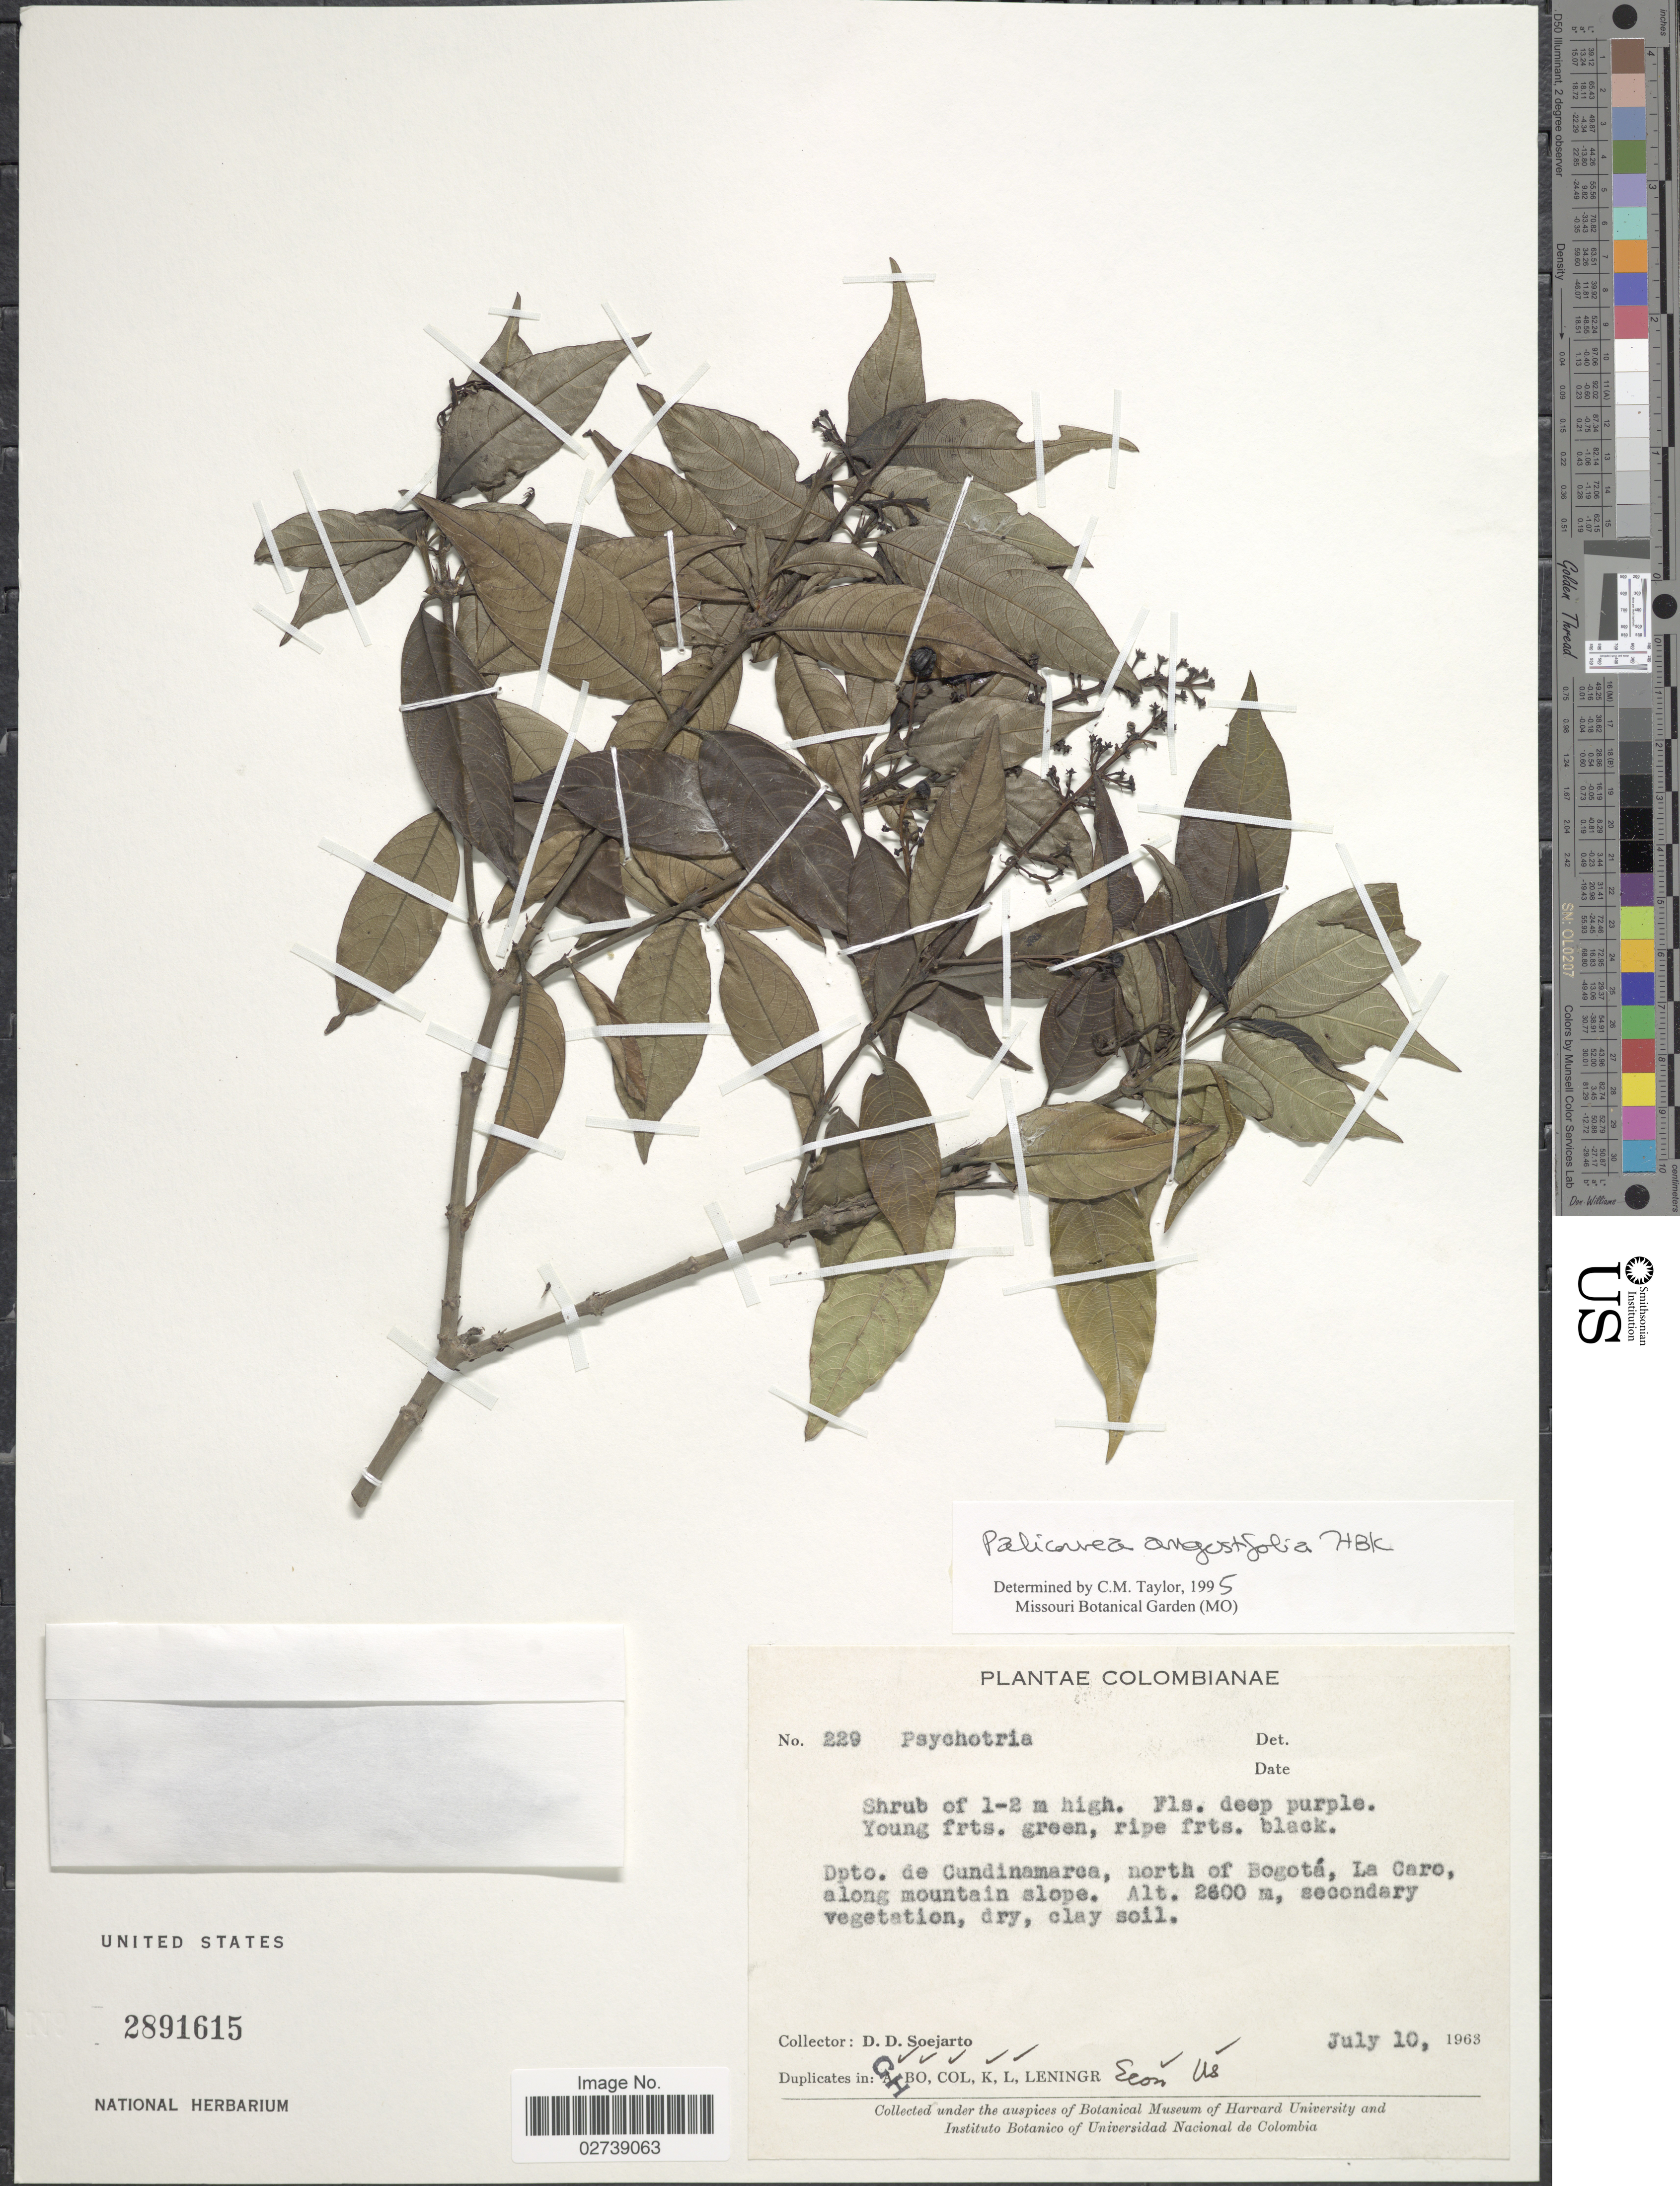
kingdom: Plantae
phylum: Tracheophyta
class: Magnoliopsida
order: Gentianales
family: Rubiaceae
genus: Palicourea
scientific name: Palicourea angustifolia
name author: Kunth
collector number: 229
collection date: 1963-07-10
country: Colombia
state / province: Cundinamarca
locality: Dpto. de Cundinamarca, north of Bogota, La Caro along mountain slope.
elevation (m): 2600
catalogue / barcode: US 2891615